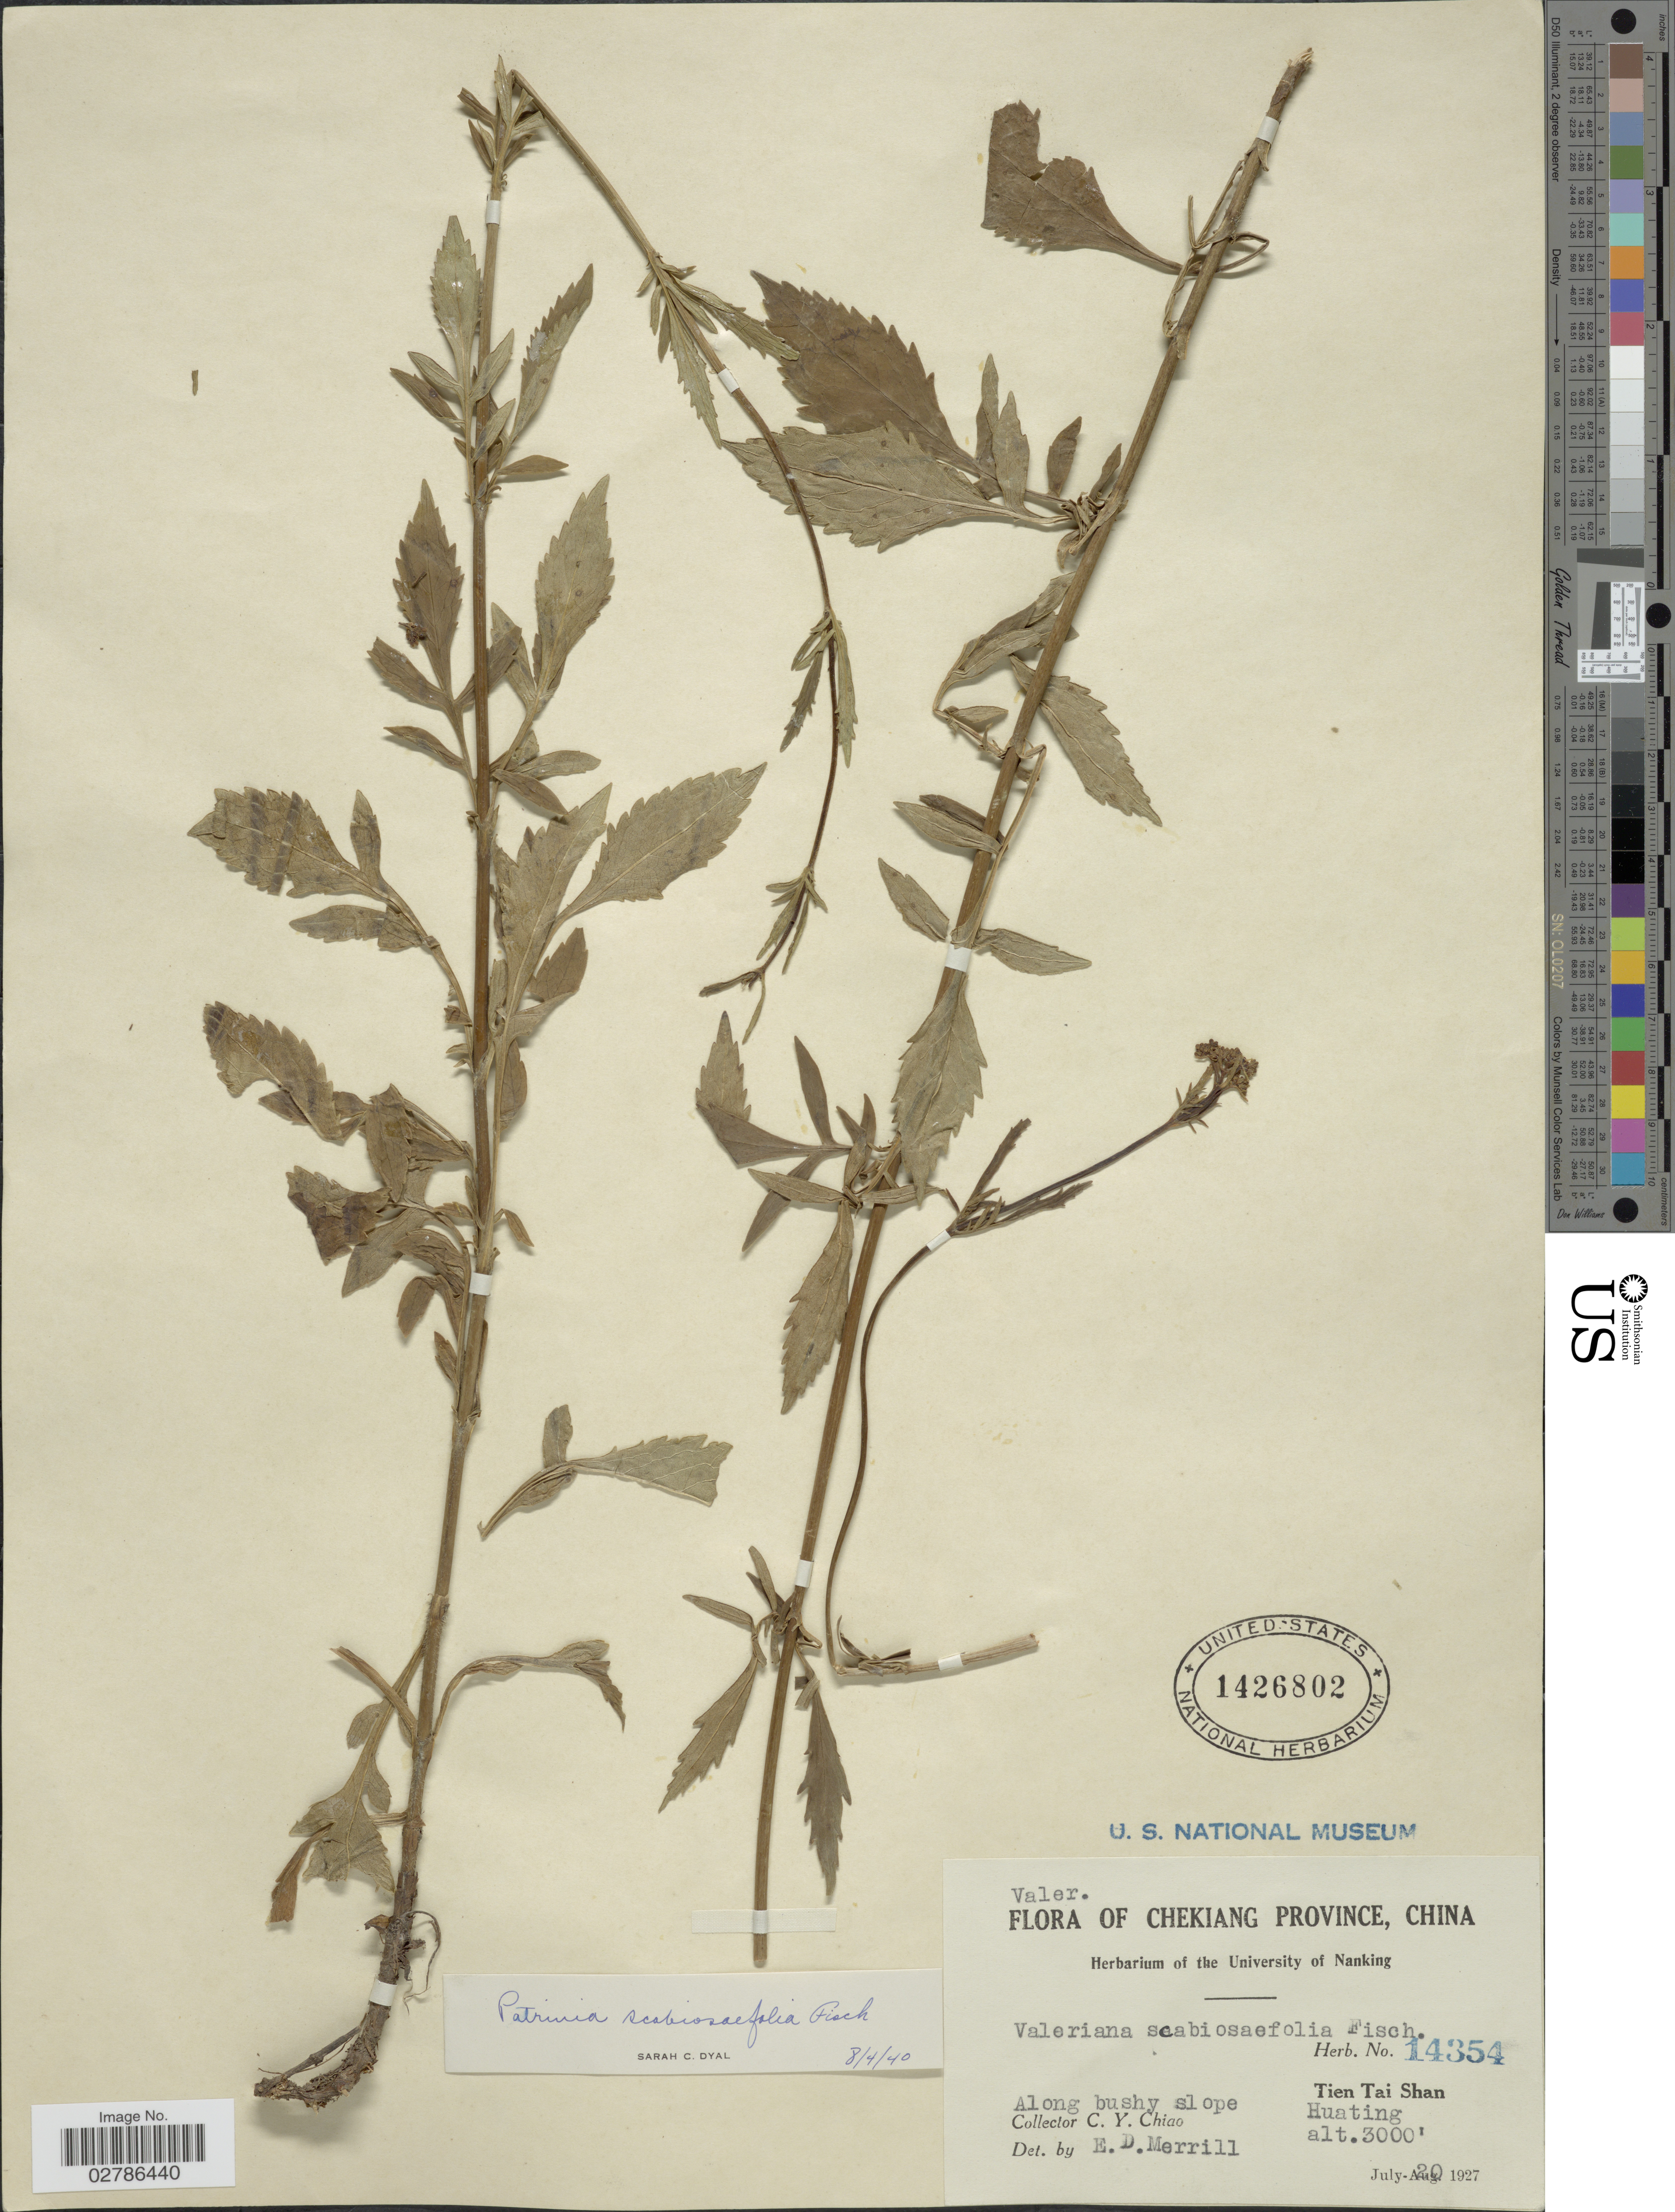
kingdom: Plantae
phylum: Tracheophyta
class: Magnoliopsida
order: Dipsacales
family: Caprifoliaceae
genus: Patrinia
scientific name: Patrinia scabiosifolia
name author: Link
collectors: C. Y. Chiao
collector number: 14354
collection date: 1927-07-20/1927-08-20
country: China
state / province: Zhejiang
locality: Chekiang Province, Tien Tai Shan, Huating.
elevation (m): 914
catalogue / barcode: US 1426802